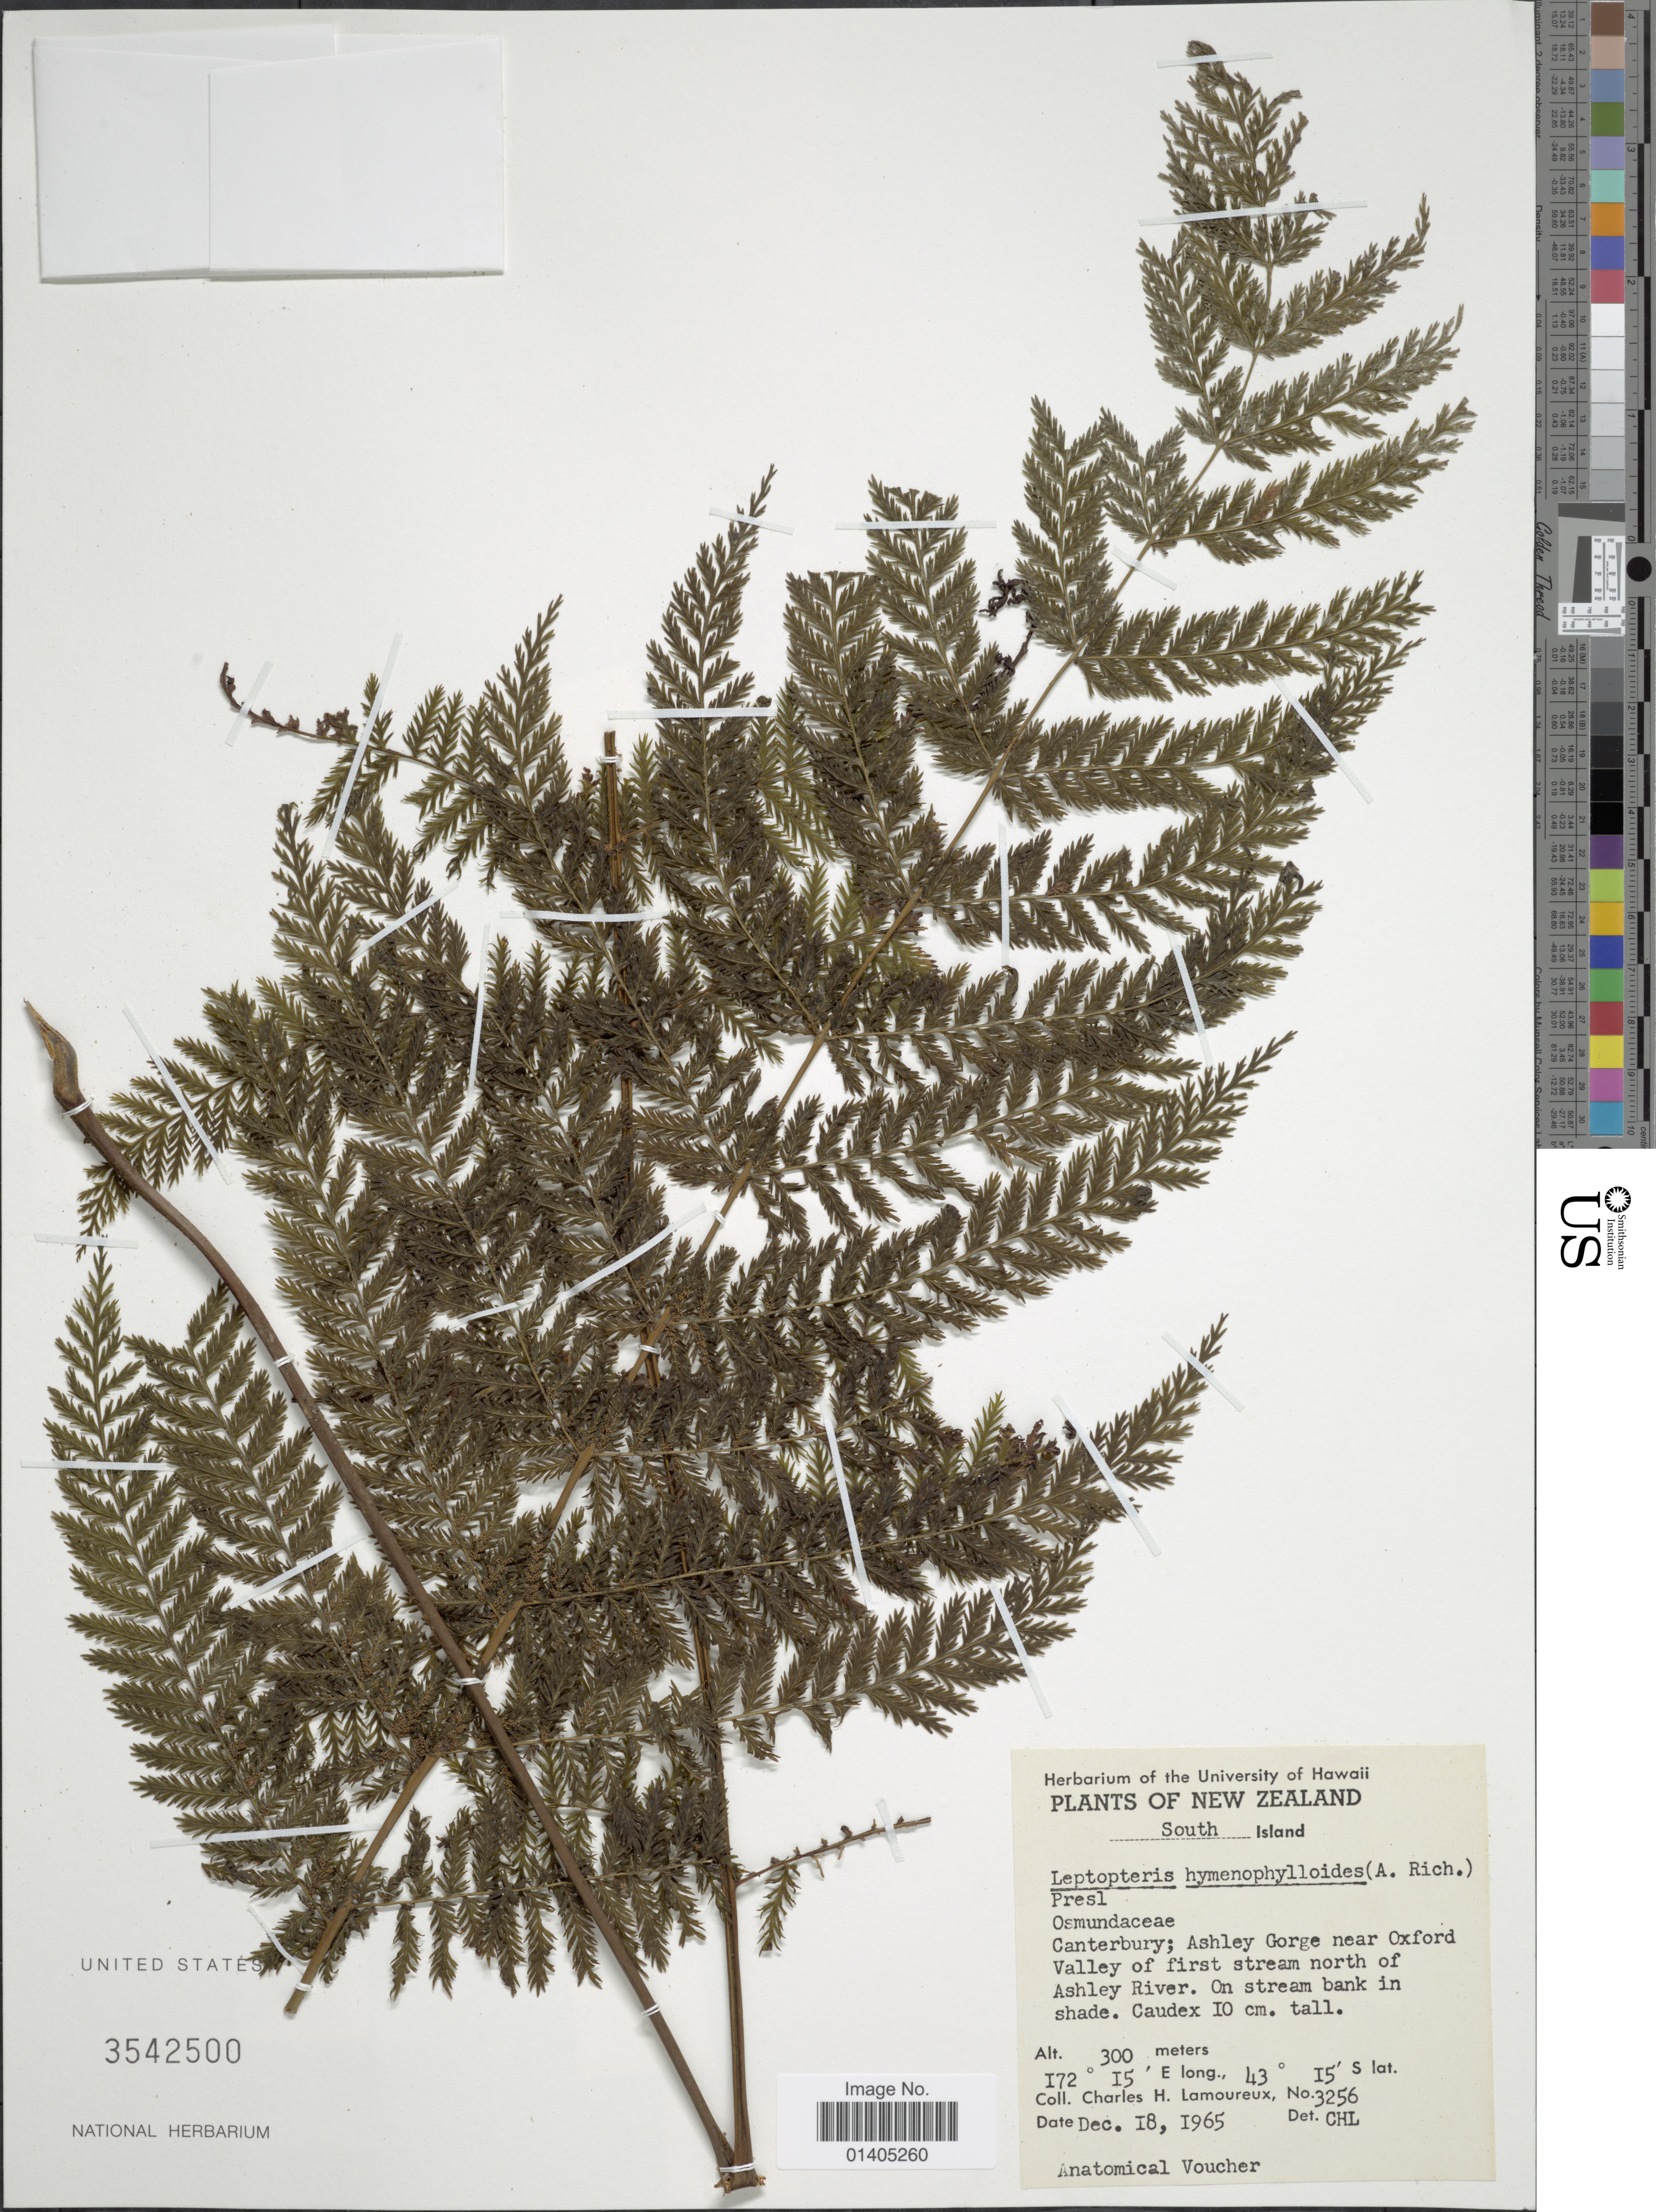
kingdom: Plantae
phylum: Tracheophyta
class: Polypodiopsida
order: Osmundales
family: Osmundaceae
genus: Leptopteris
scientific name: Leptopteris hymenophylloides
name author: (A. Rich.) C. Presl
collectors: C. H. Lamoureux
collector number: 3256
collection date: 1965-12-18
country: New Zealand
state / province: Canterbury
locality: South island, Ashley Gorge near Oxford Valley of first stream north of Ashley River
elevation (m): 300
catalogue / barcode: US 3542500